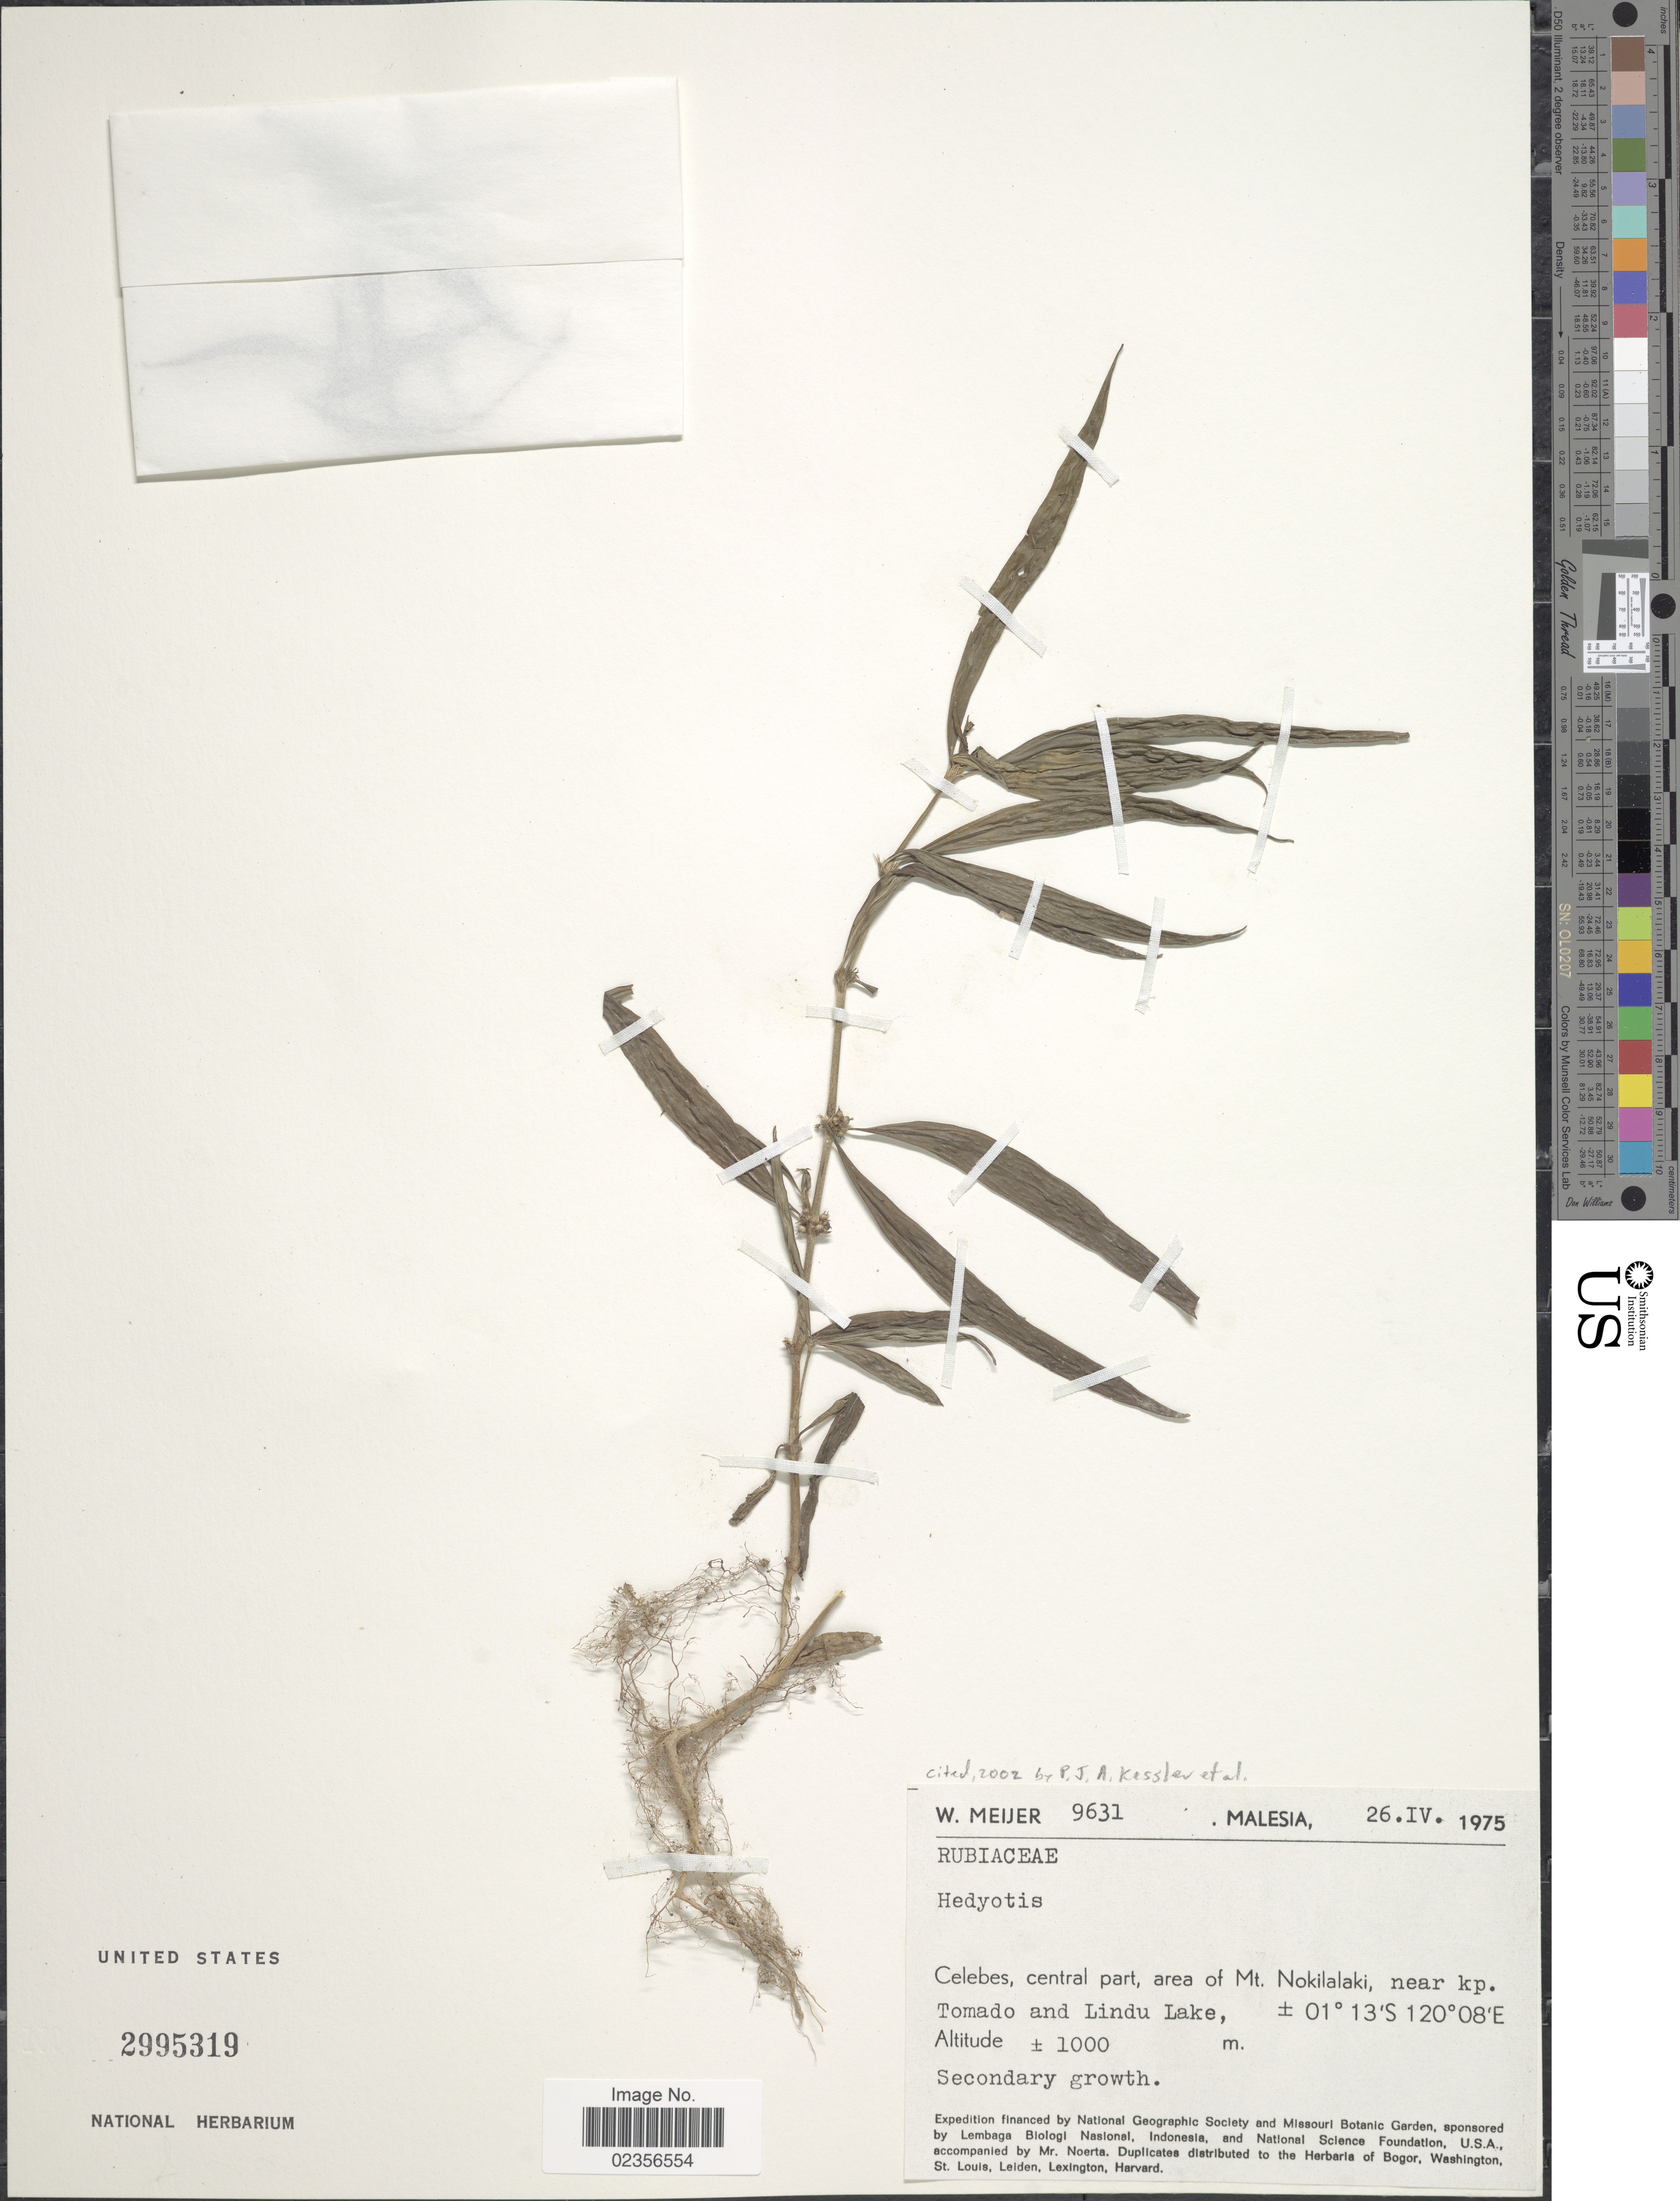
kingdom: Plantae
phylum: Tracheophyta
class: Magnoliopsida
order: Gentianales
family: Rubiaceae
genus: Hedyotis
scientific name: Hedyotis sp.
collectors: W. Meijer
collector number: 9631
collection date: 1975-04-26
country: Indonesia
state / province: Sulawesi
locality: Malesia, Celebes, central part, area of Mt. Nokilalaki, near kp. Tomado and Lindu Lake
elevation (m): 1000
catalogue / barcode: US 2995319